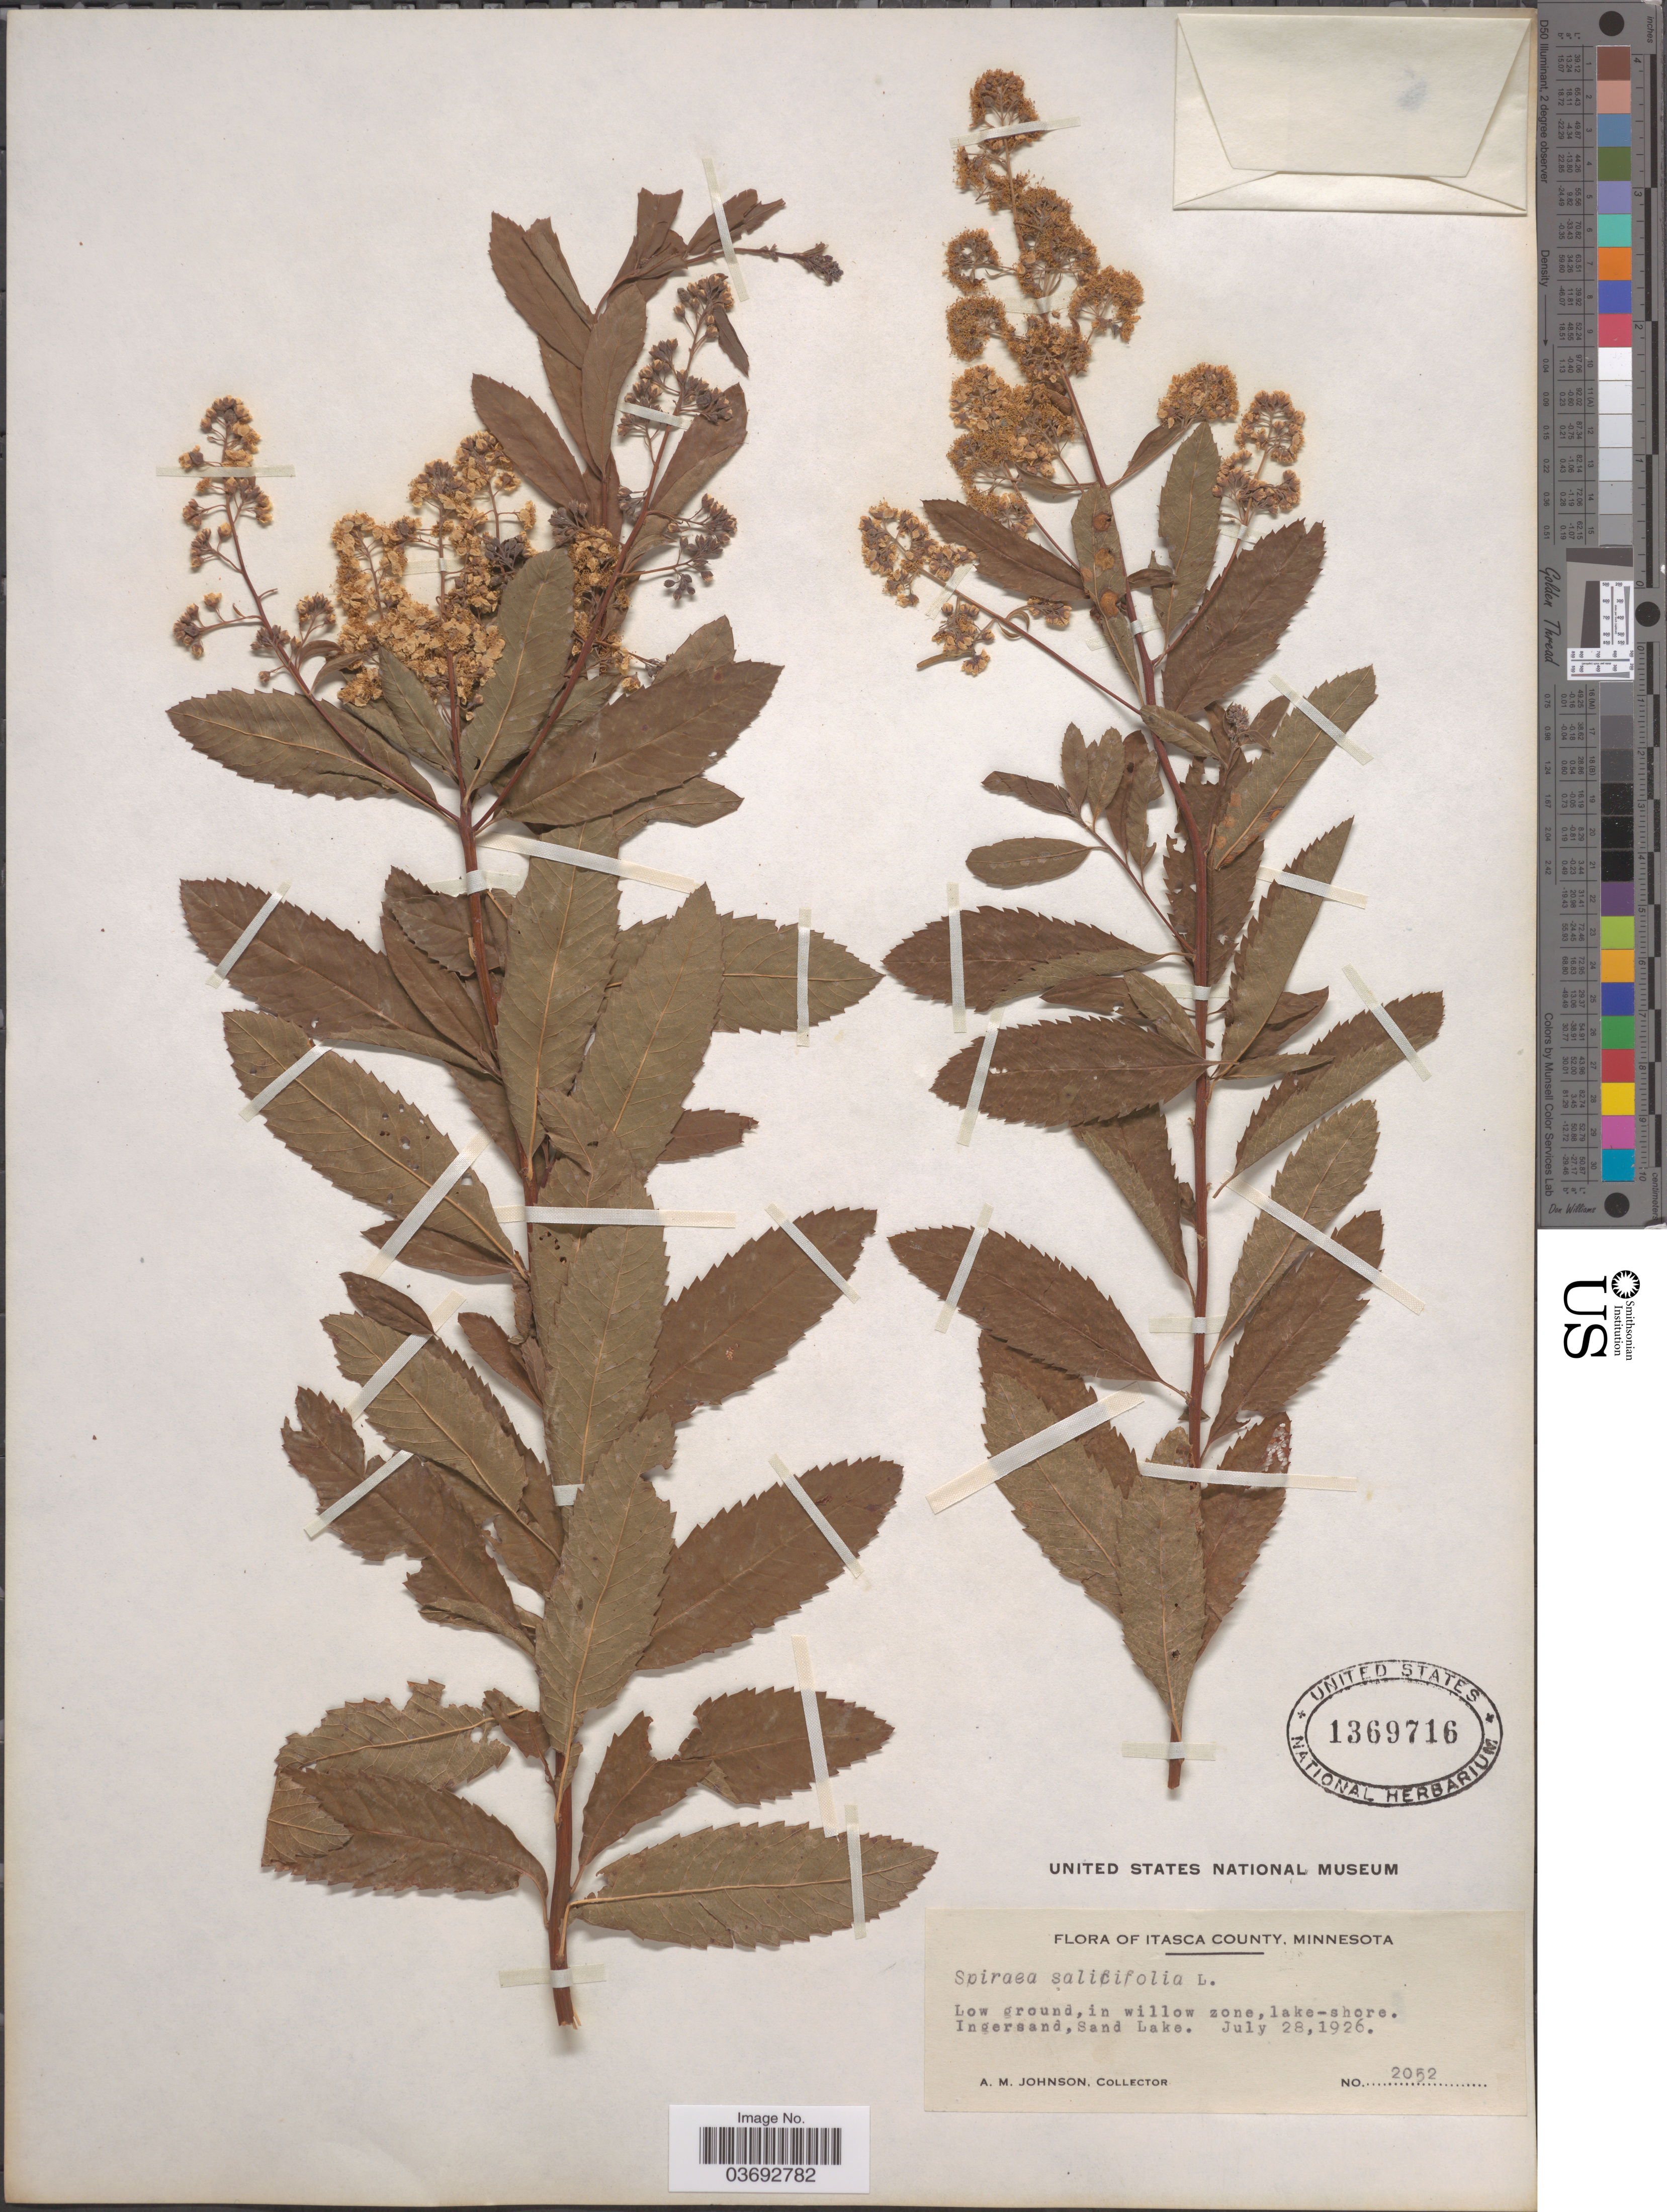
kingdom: Plantae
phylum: Tracheophyta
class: Magnoliopsida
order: Rosales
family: Rosaceae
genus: Spiraea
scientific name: Spiraea salicifolia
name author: L.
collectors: A. M. Johnson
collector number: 2052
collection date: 1926-07-28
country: United States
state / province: Minnesota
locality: Itasca County. Low ground, in willow zone, lake-shore. Ingersand, Sand Lake.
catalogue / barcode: US 1369716